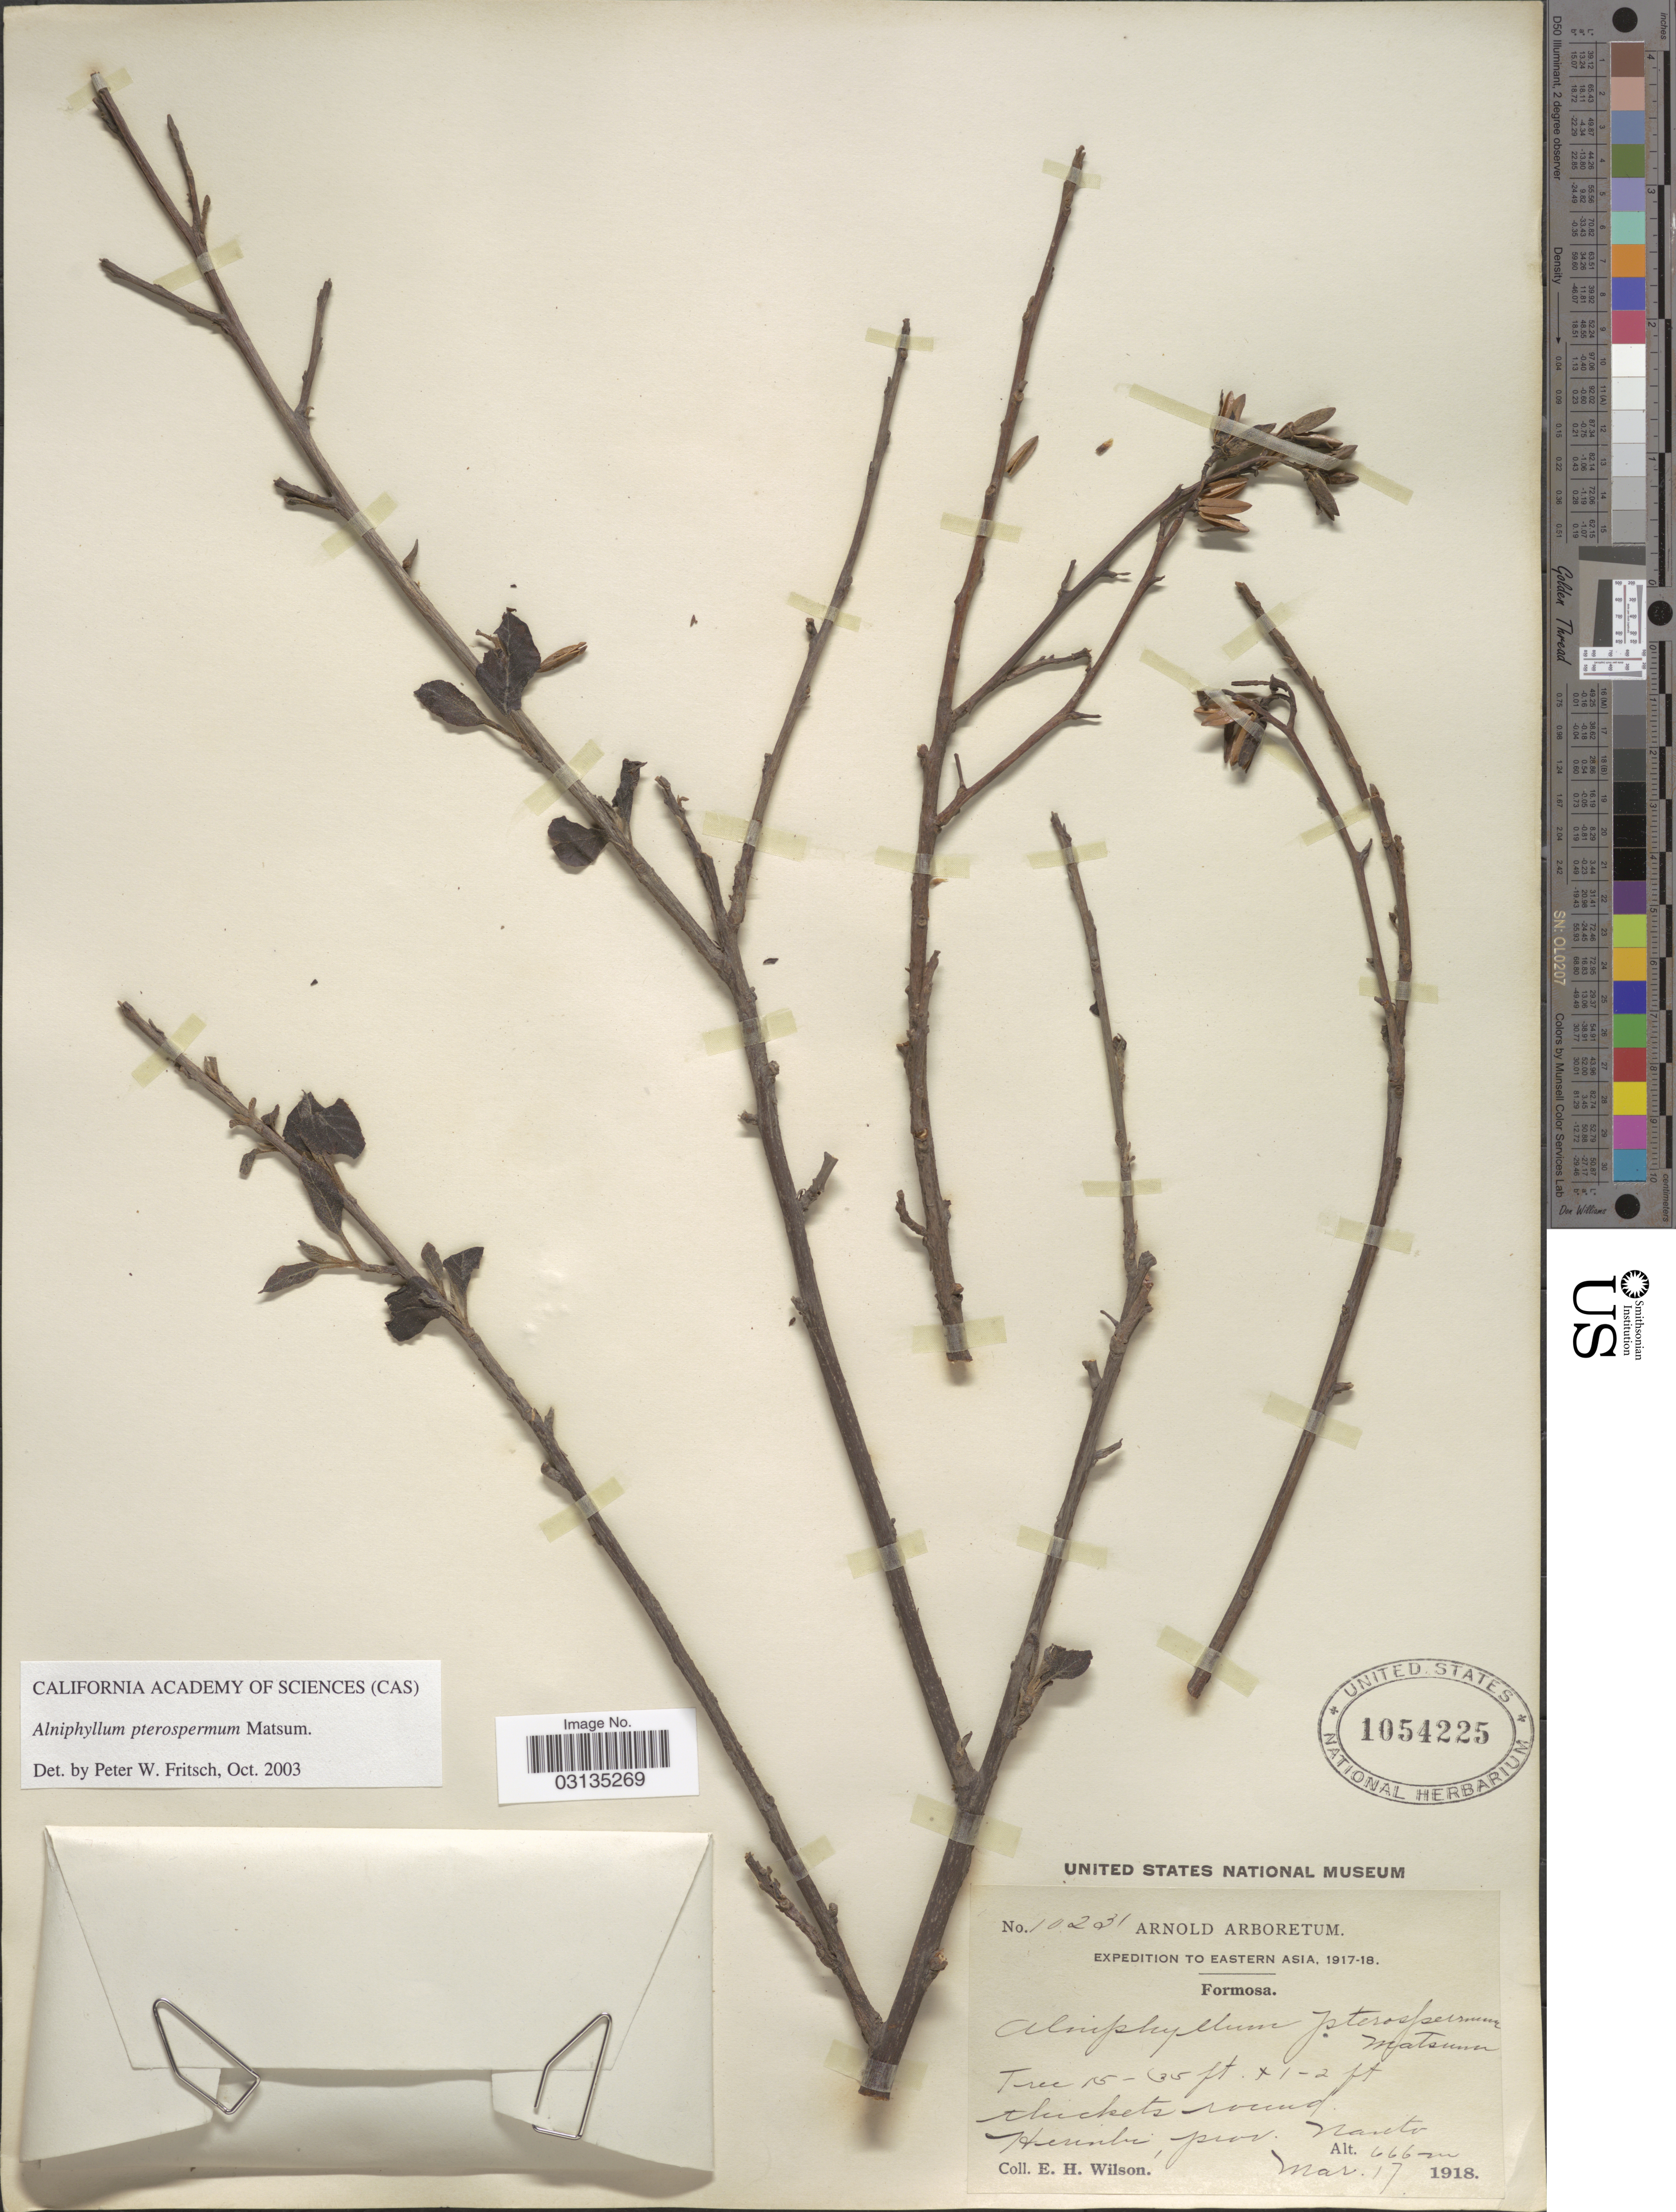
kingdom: Plantae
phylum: Tracheophyta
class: Magnoliopsida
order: Ericales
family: Styracaceae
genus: Alniphyllum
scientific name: Alniphyllum pterospermum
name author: Matsum.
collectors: E. Wilson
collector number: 10231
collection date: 1918-03-17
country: Taiwan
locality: Eastern Asia, Formosa. Herinbi, prov. Nanto.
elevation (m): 666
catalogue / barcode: US 1054225